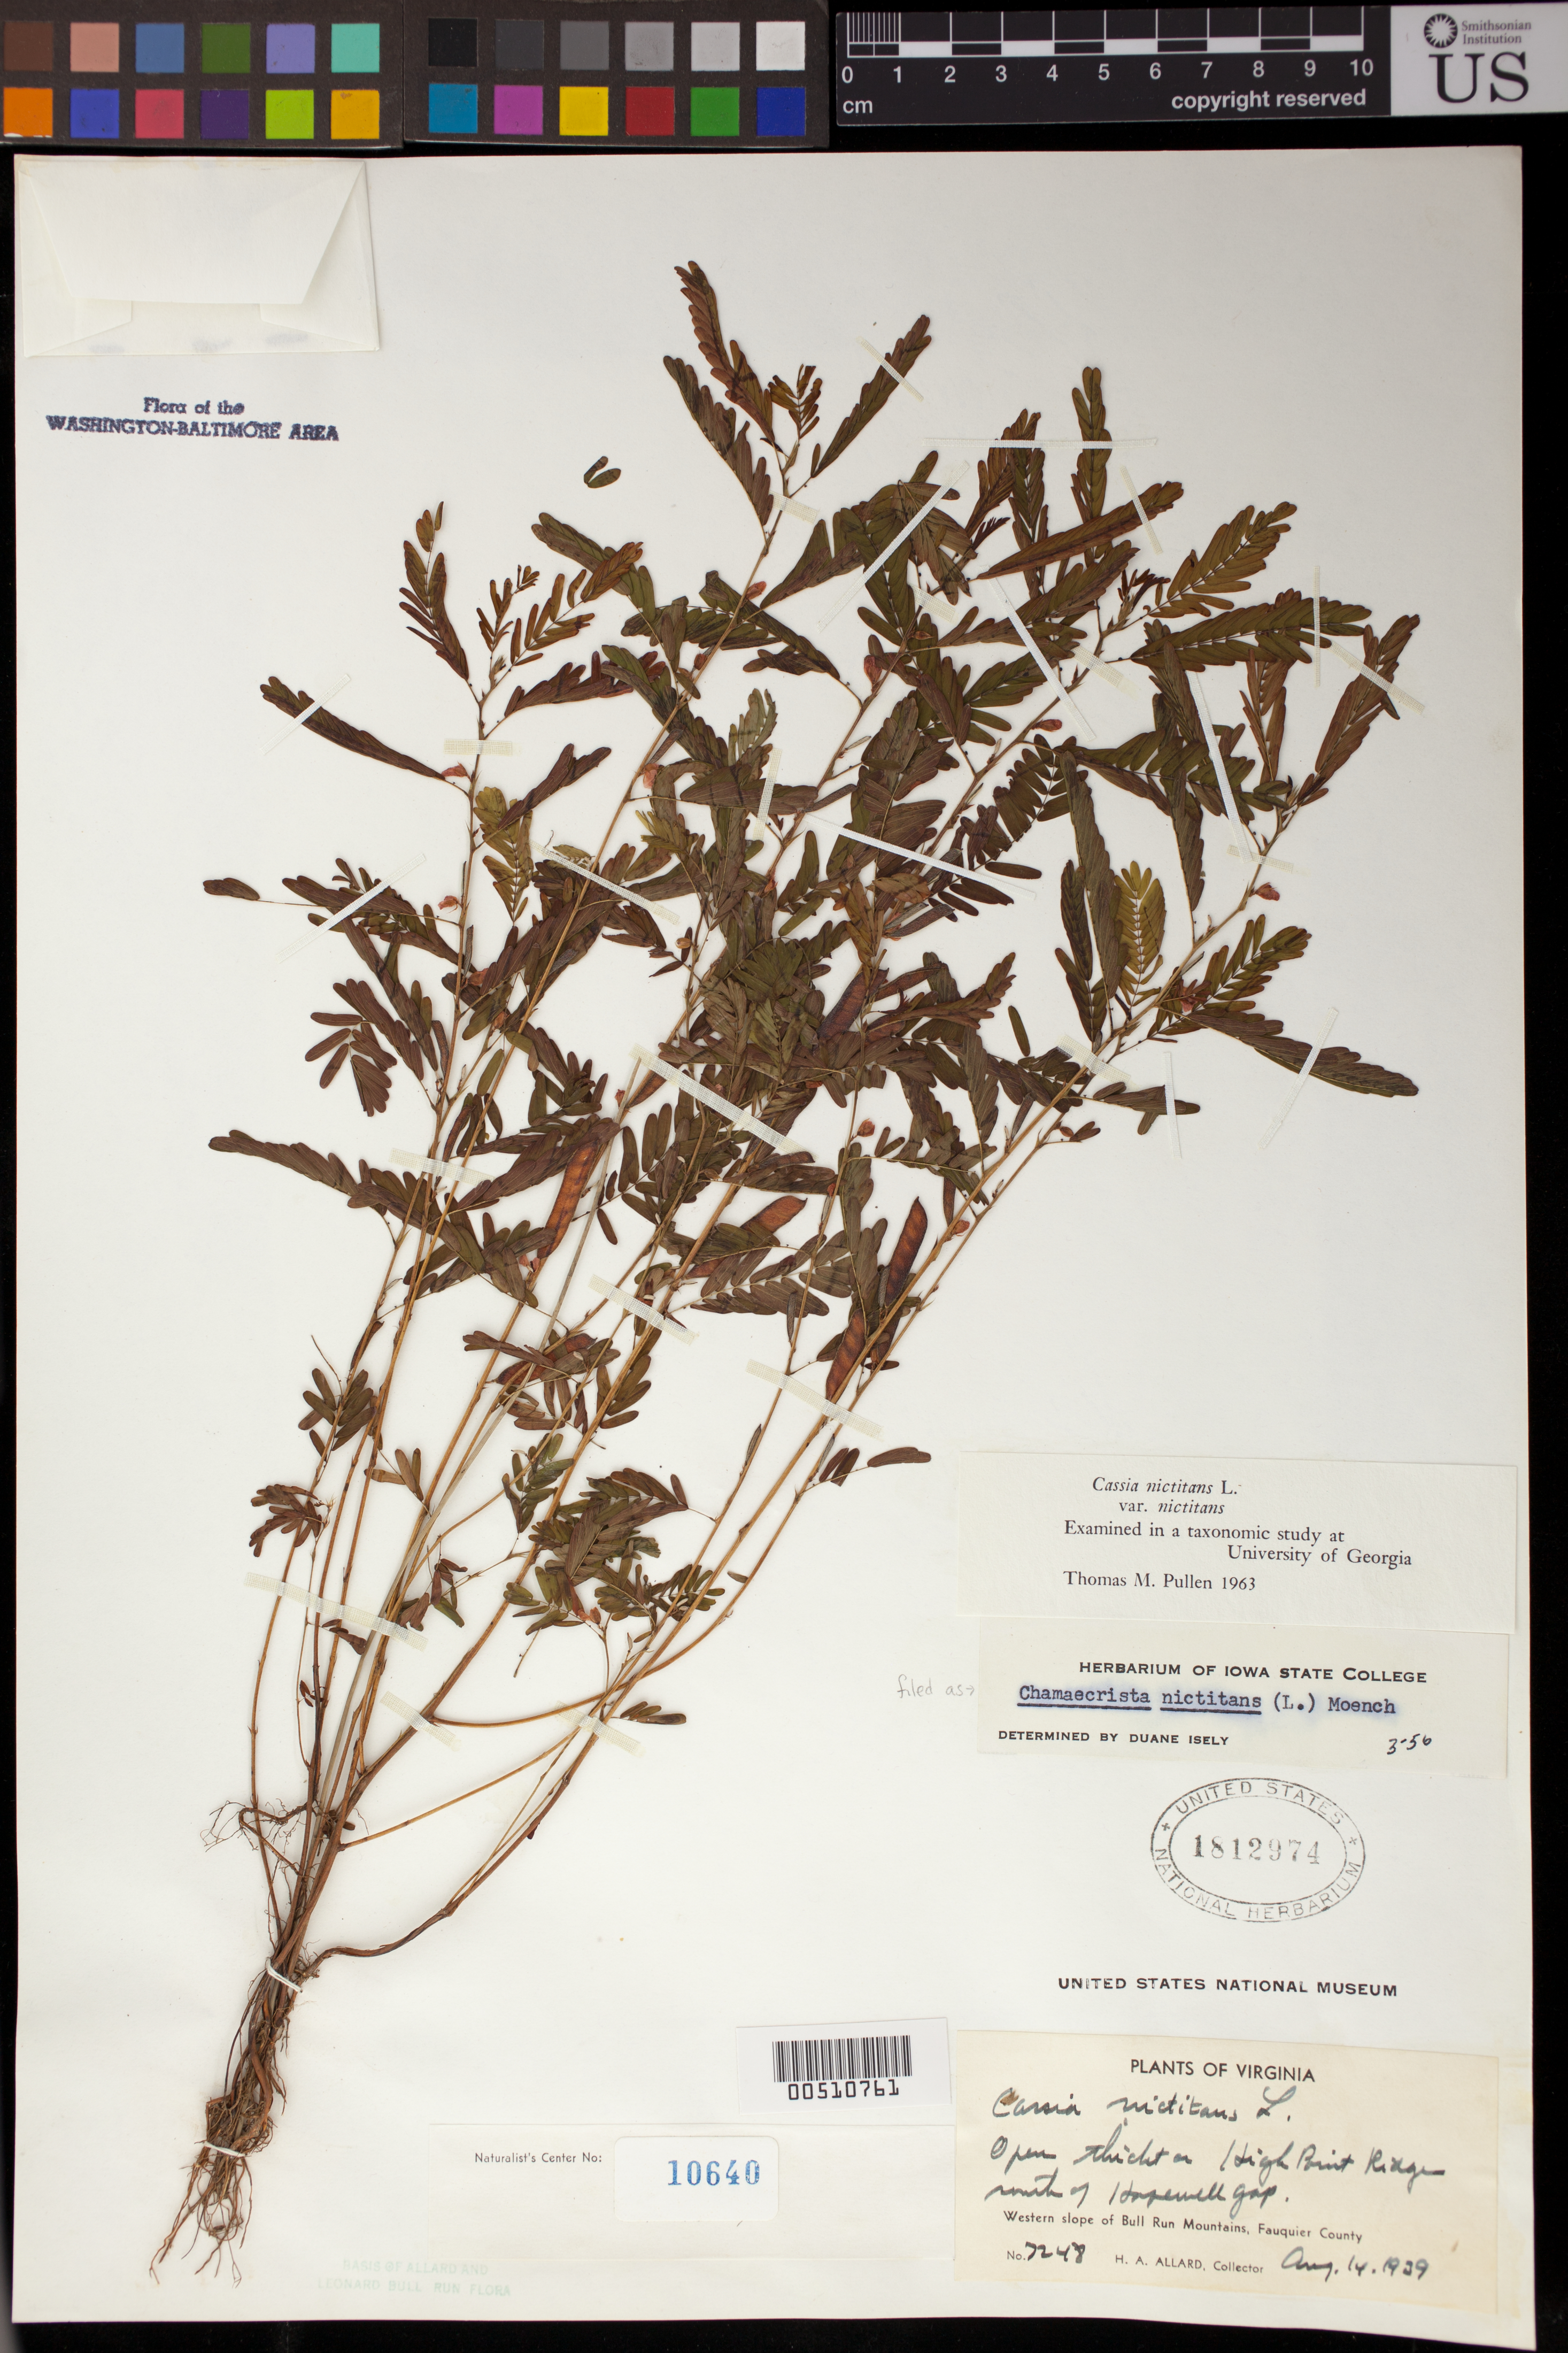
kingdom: Plantae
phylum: Tracheophyta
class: Magnoliopsida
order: Fabales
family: Fabaceae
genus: Chamaecrista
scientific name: Chamaecrista nictitans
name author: (L.) Moench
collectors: H. A. Allard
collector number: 7248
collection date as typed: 14 Aug 1939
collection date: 1939-08-14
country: United States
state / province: Virginia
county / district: Fauquier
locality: On High Point Ridge, S of Hopewell Gap, W slope of Bull Run Mts. Bull Run Mts.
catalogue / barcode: US 1812974